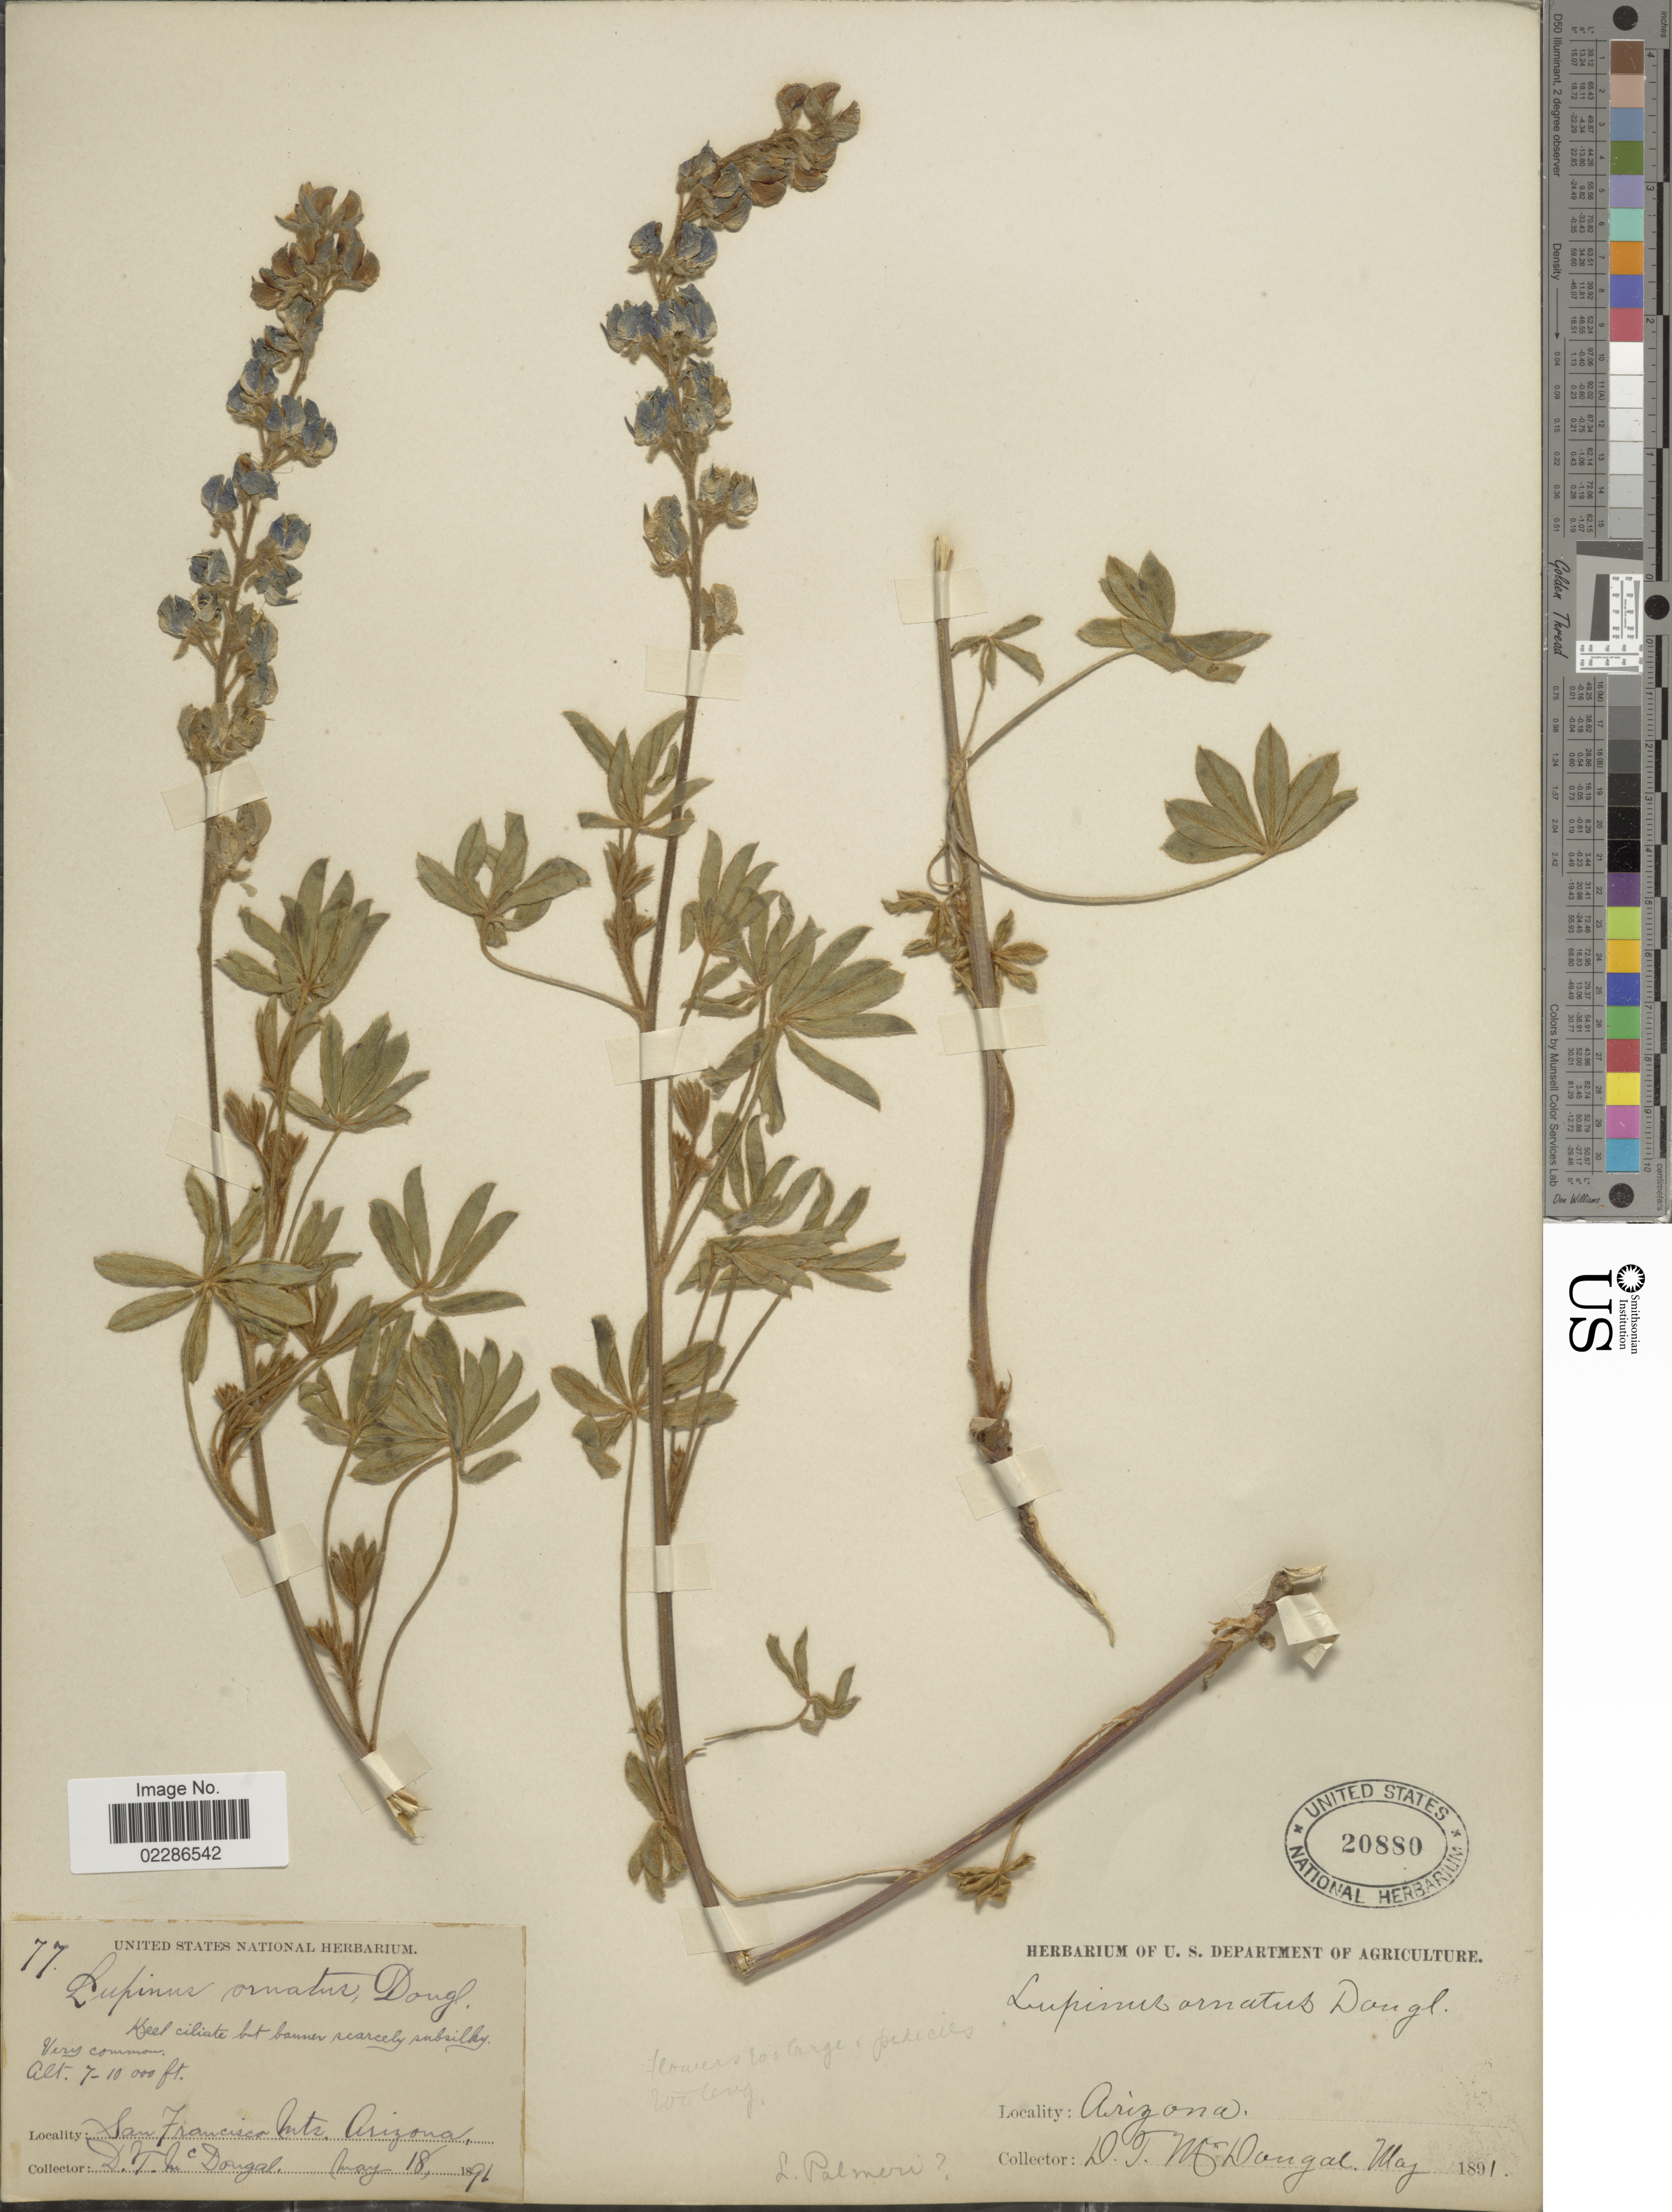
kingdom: Plantae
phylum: Tracheophyta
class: Magnoliopsida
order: Fabales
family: Fabaceae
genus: Lupinus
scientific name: Lupinus palmeri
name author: S. Watson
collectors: D. McDougal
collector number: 77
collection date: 1891-05-18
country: United States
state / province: Arizona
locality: San Francisco Mts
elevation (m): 2134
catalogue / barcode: US 20880